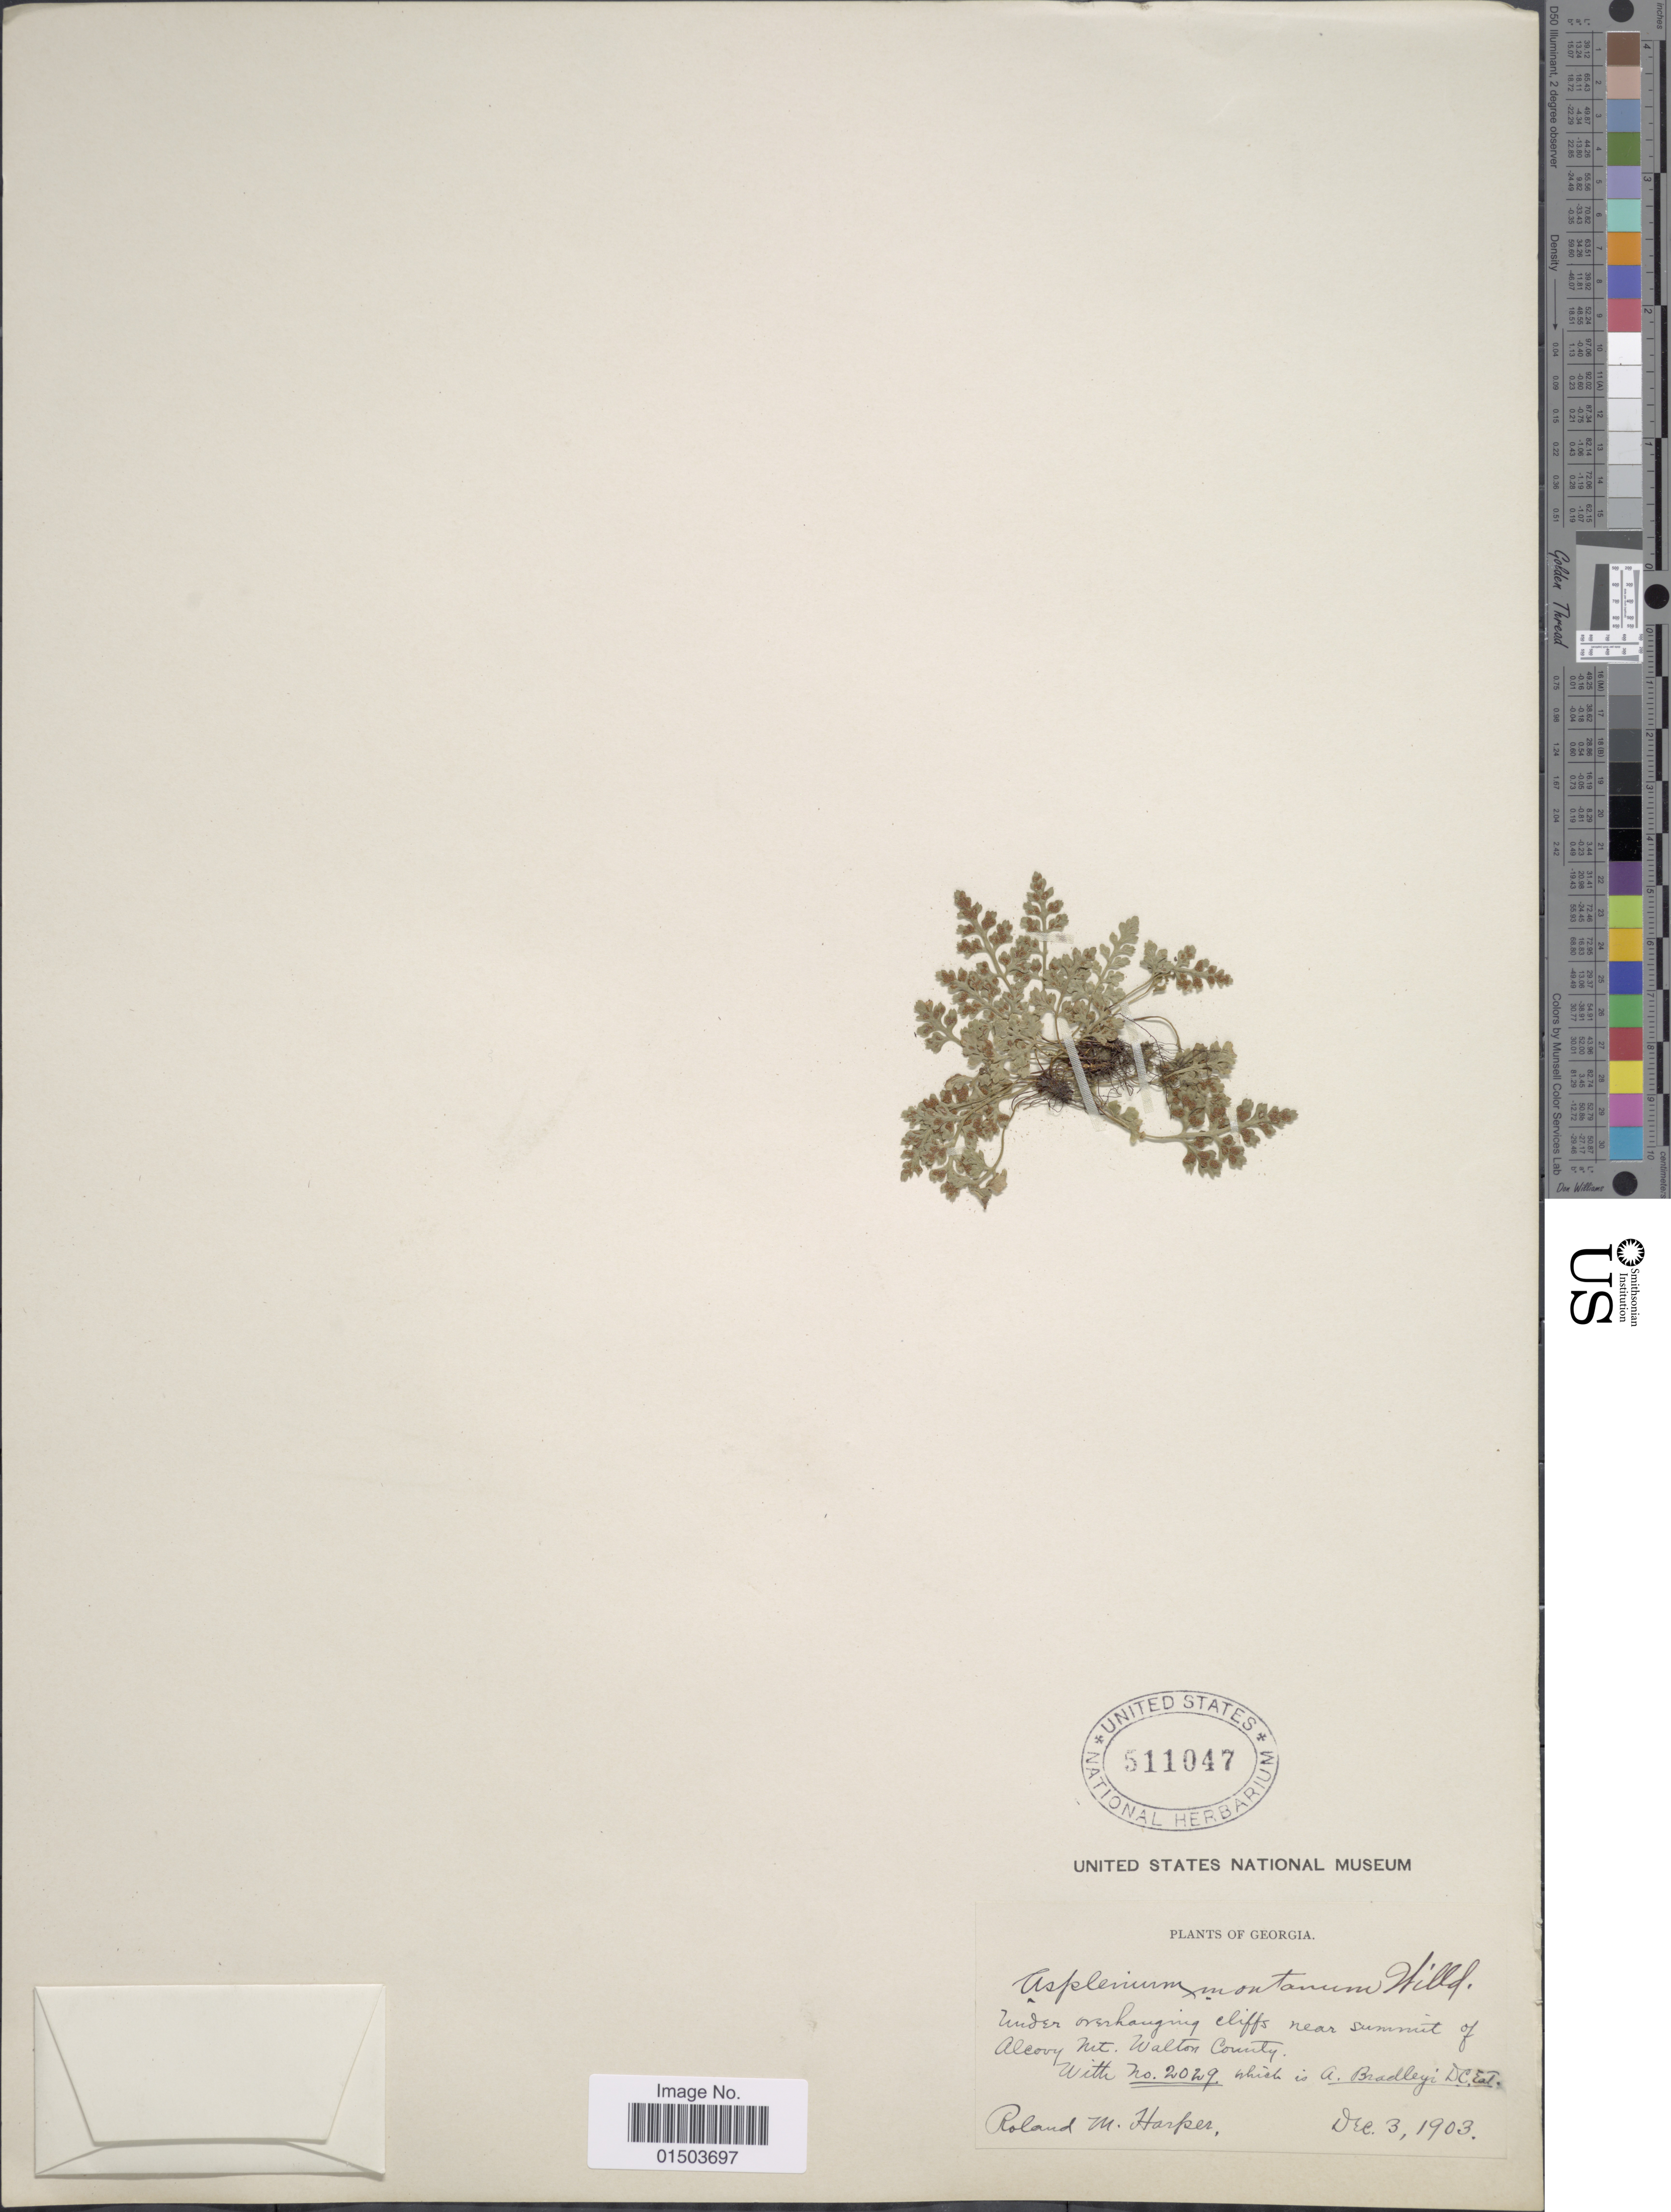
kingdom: Plantae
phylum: Tracheophyta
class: Polypodiopsida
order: Polypodiales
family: Aspleniaceae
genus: Asplenium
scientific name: Asplenium montanum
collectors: R. M. Harper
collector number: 2029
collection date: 1903-12-03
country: United States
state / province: Georgia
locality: Under overhanging cliffs near summit of Alcovy Mt. Walton County.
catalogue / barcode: US 511047